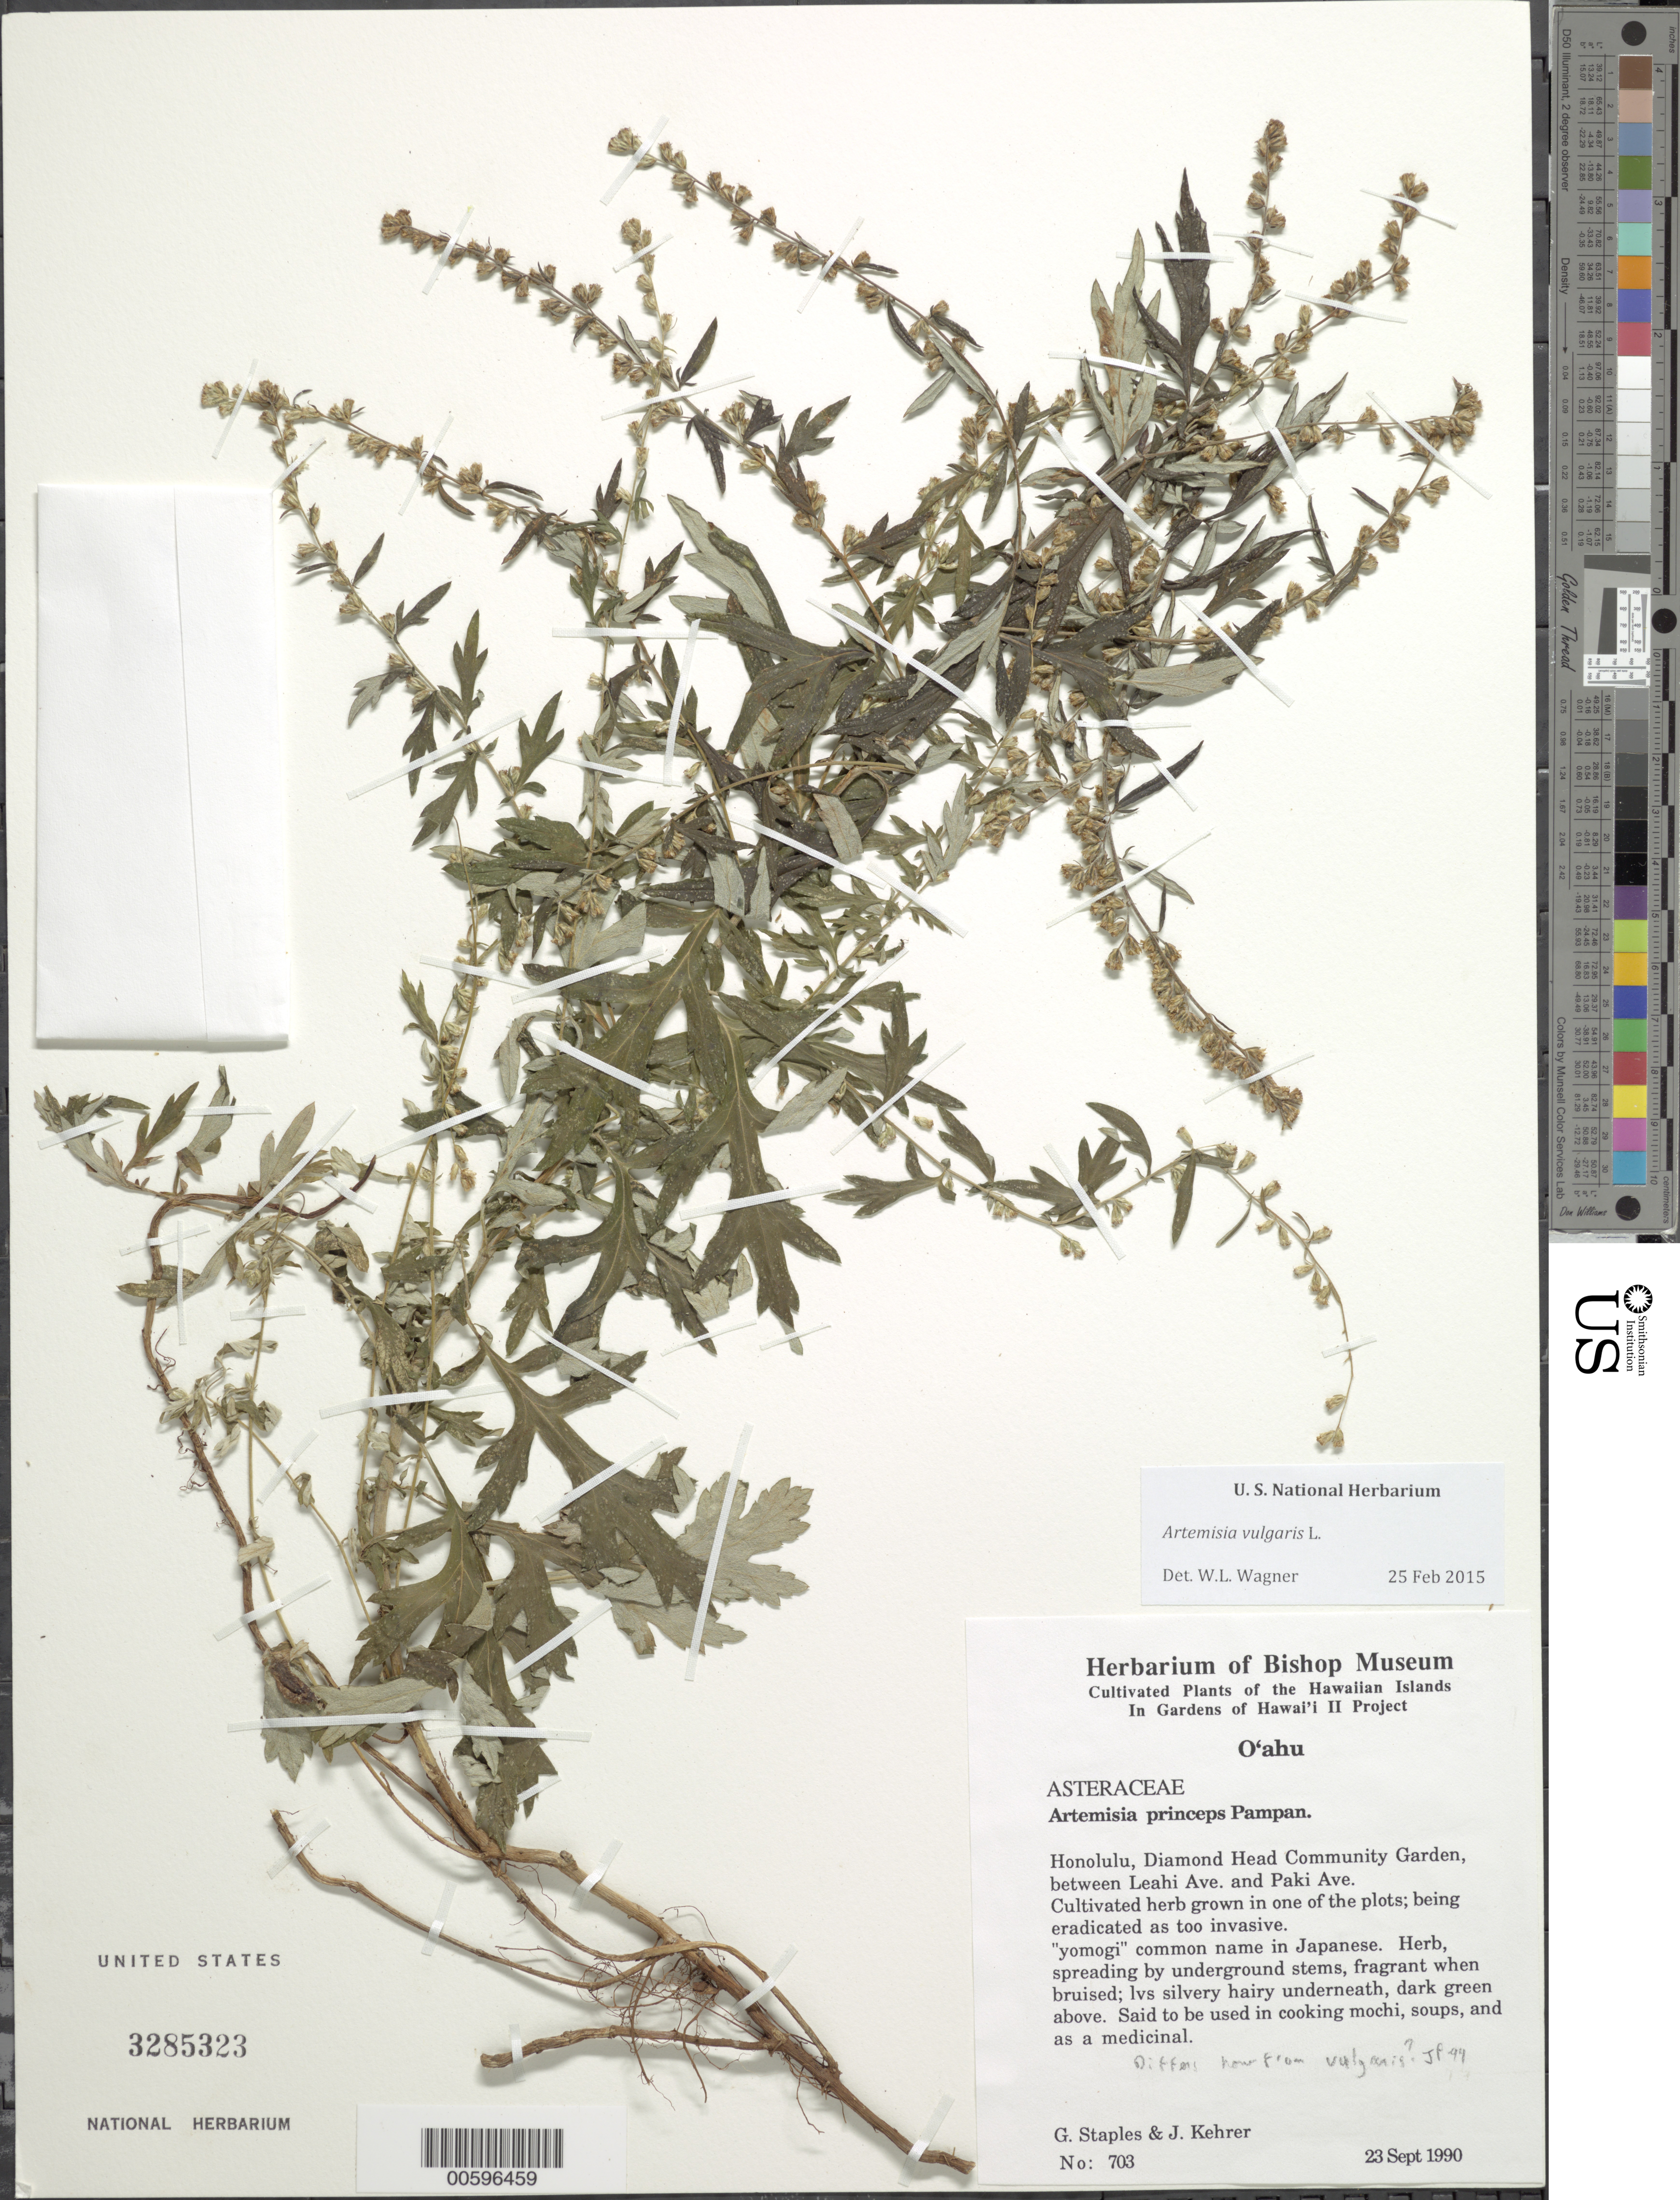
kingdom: Plantae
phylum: Tracheophyta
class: Magnoliopsida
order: Asterales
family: Asteraceae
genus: Artemisia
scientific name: Artemisia vulgaris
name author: L.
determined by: Wagner, W. L., (BOT), Smithsonian Institution - National Museum of Natural History (UNITED STATES)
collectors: G. Staples & J. Kehrer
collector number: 703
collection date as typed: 23 Sep 1990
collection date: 1990-09-23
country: United States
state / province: Hawaii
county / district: Honolulu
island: Oahu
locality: Honolulu, Diamond Head Community Garden, between Leahi Ave and Paki Ave.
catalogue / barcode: US 3285323